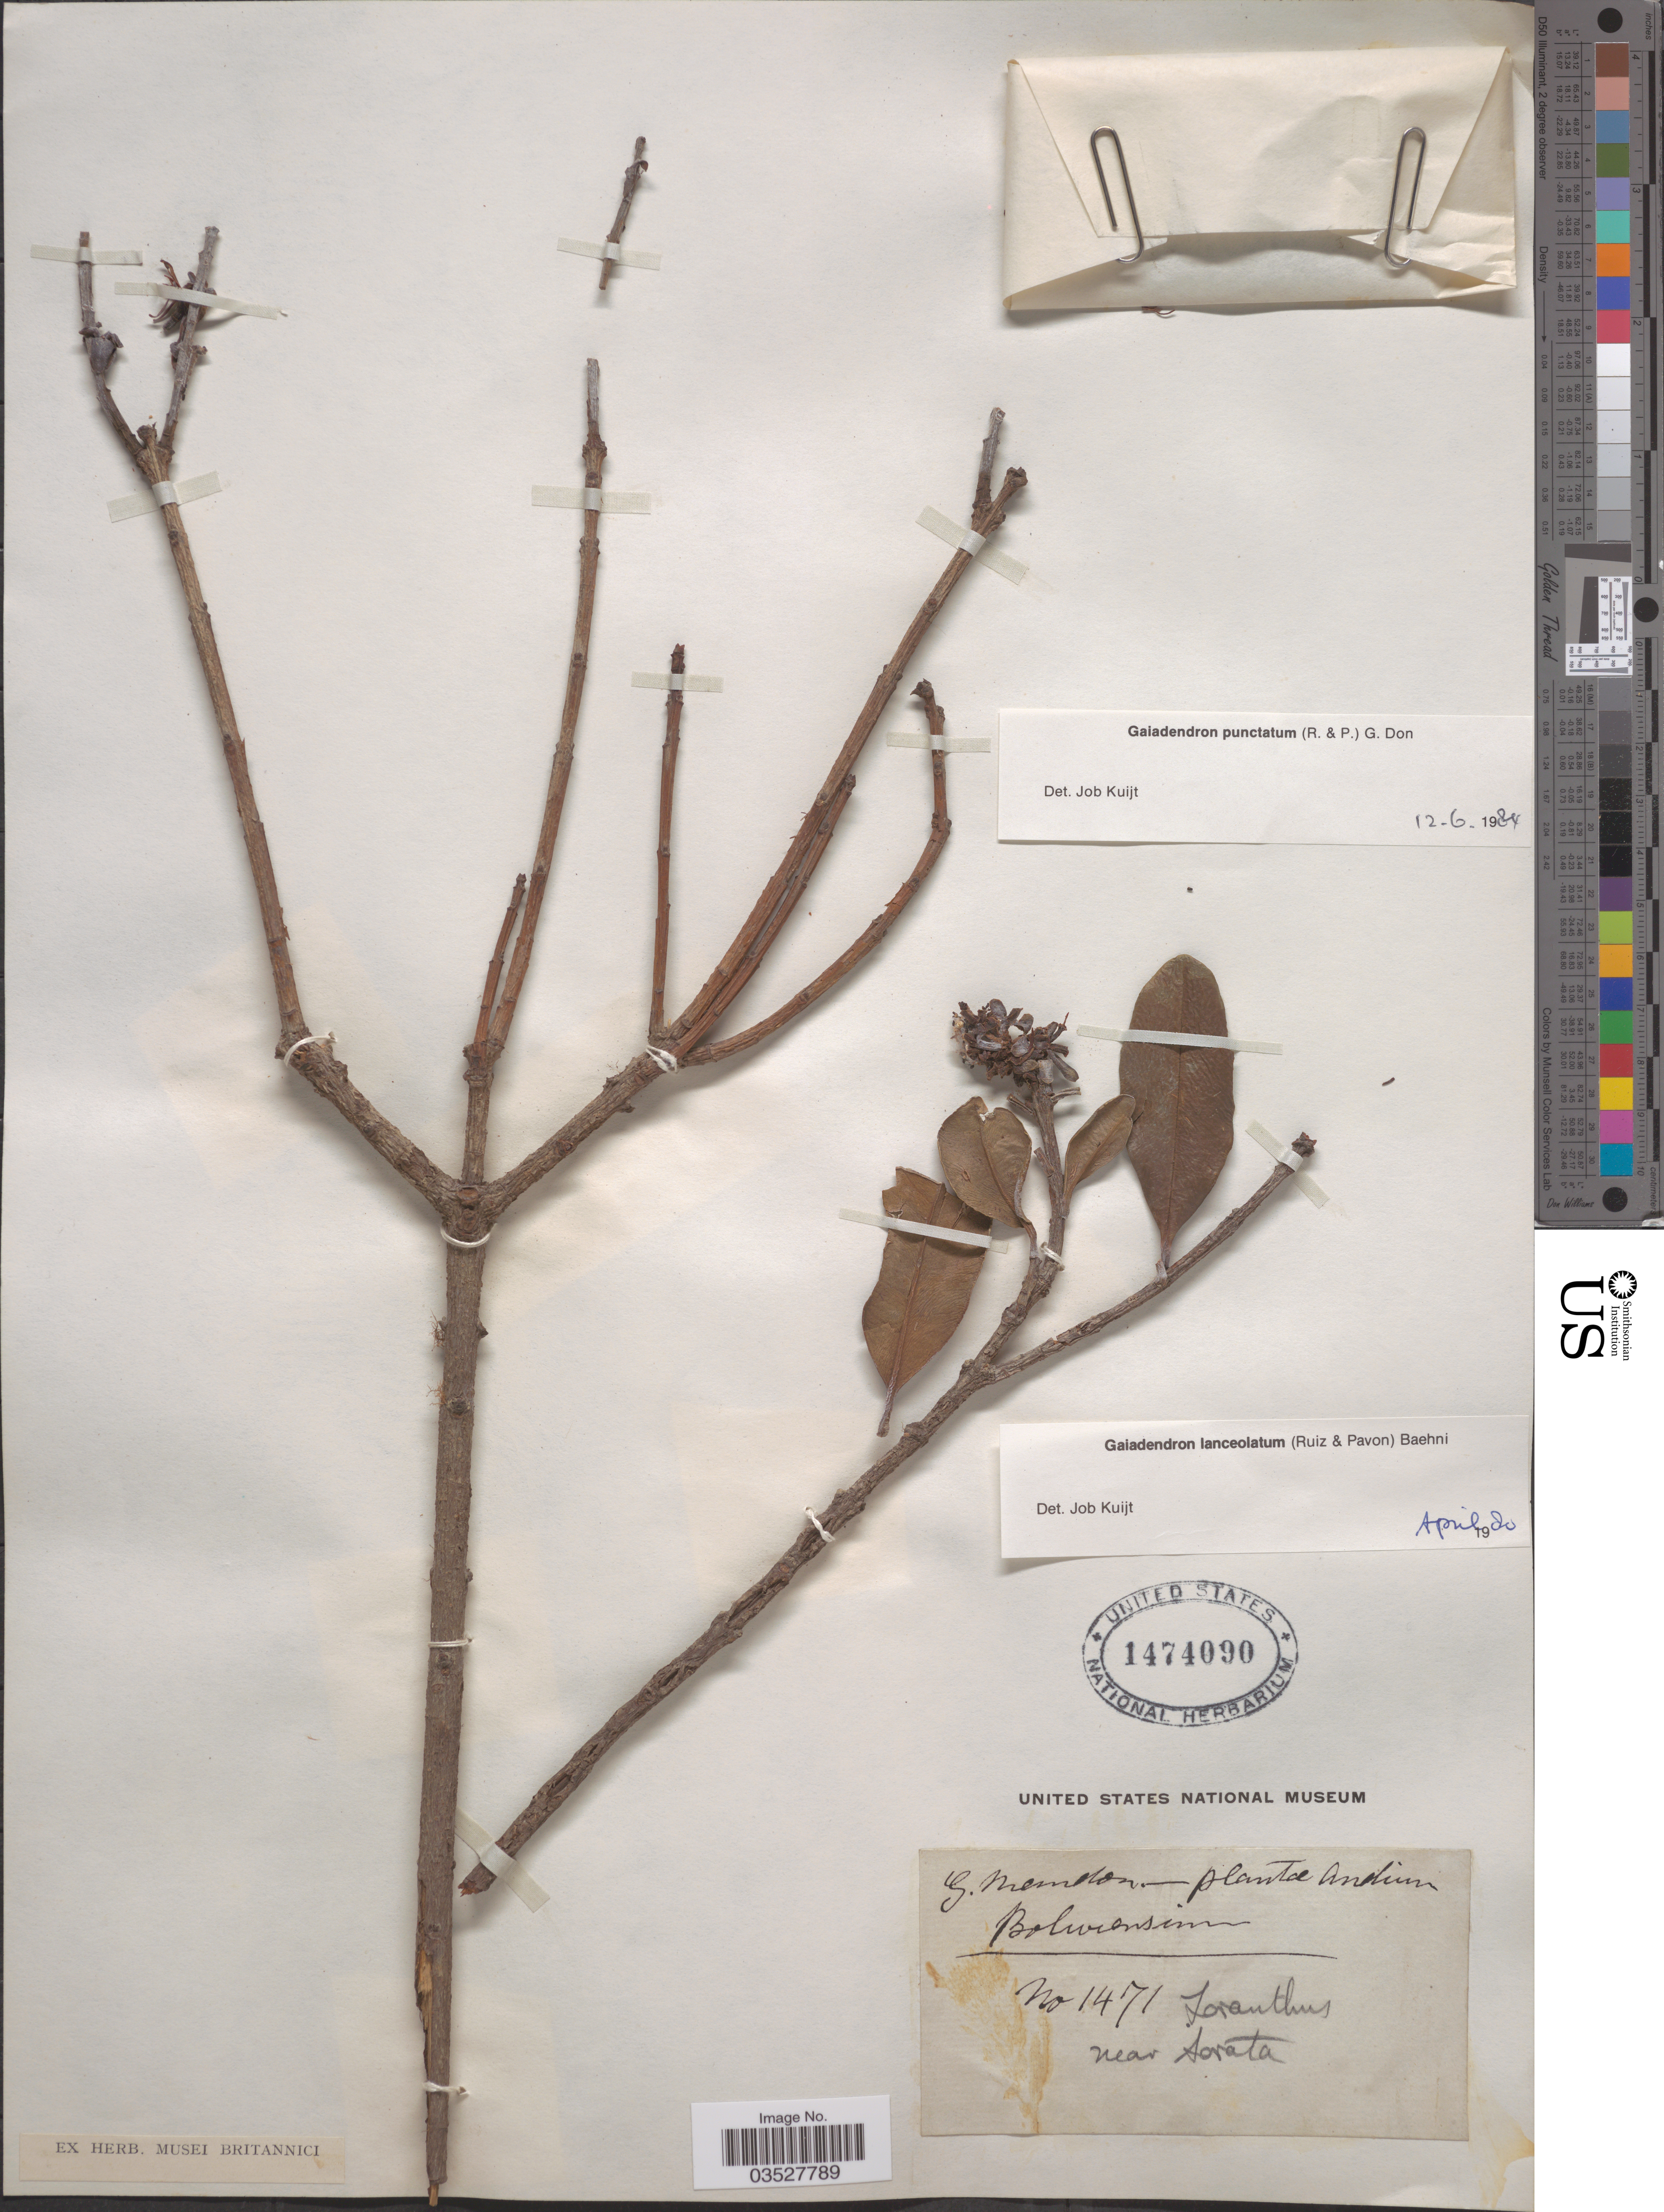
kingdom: Plantae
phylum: Tracheophyta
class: Magnoliopsida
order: Santalales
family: Loranthaceae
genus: Gaiadendron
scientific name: Gaiadendron punctatum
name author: (Ruiz & Pav.) G. Don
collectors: G. Mandon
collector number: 1471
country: Bolivia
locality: Andium. Near Sorata.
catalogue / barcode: US 1474090